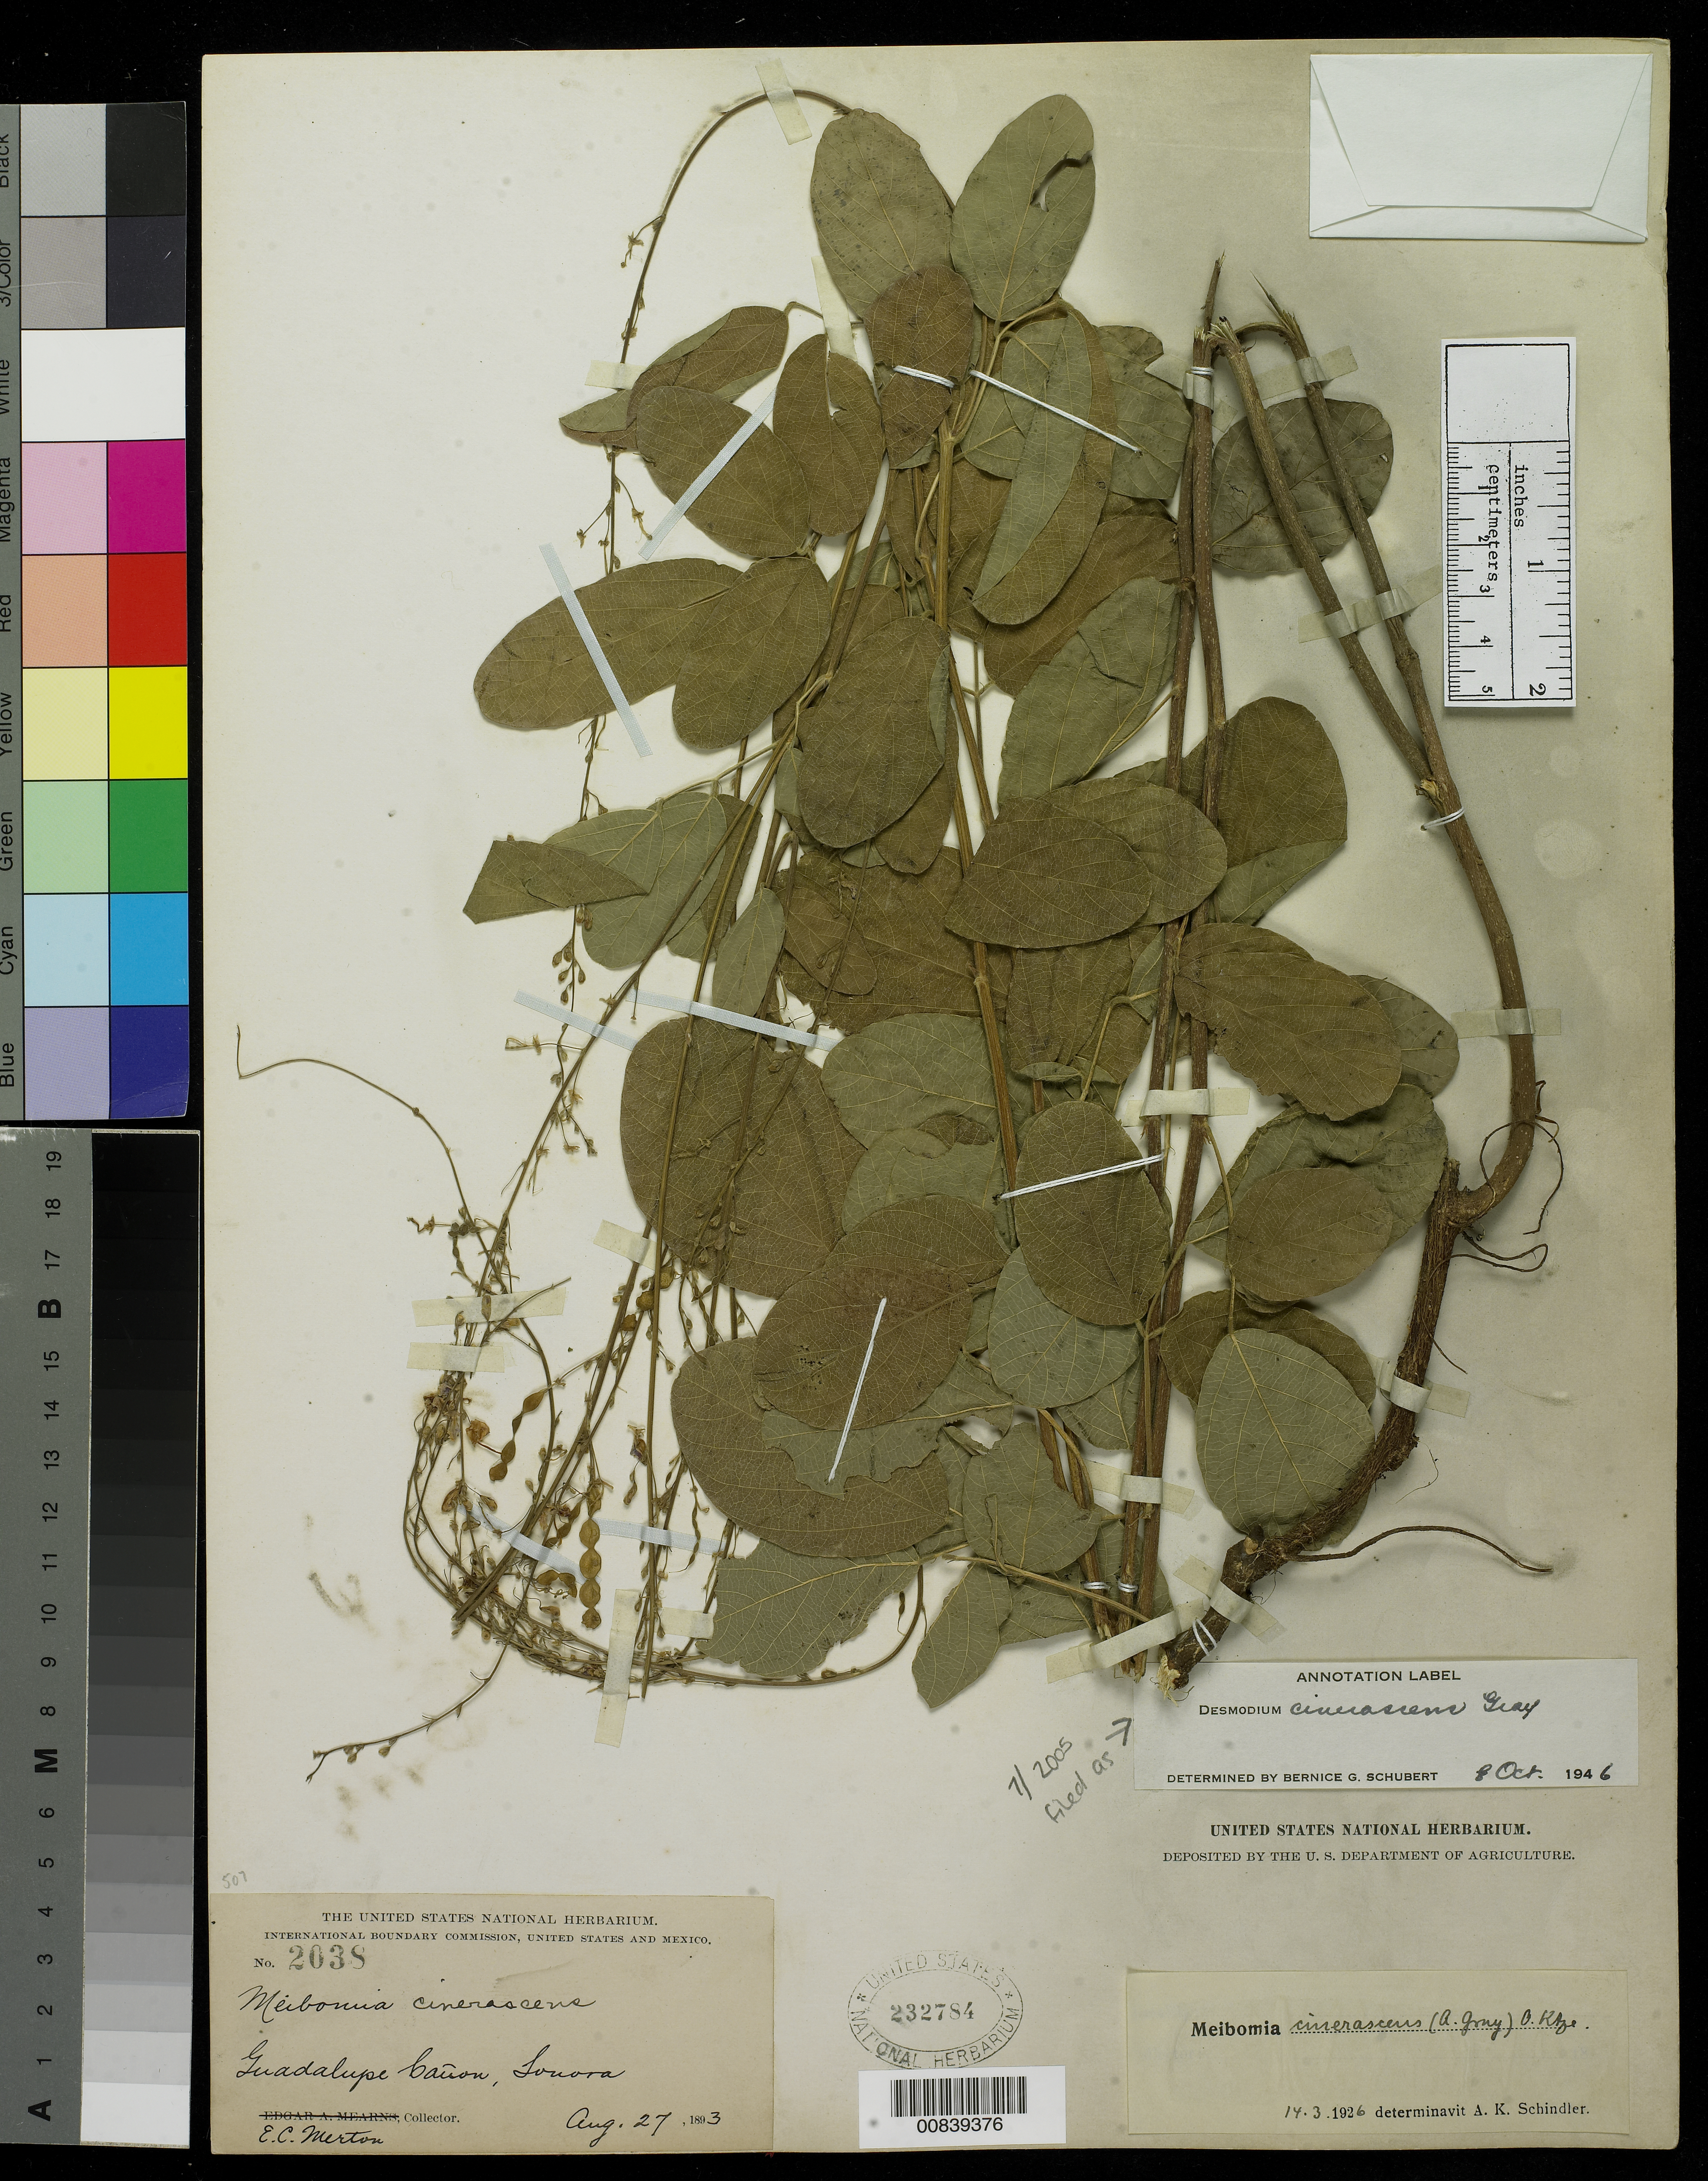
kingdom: Plantae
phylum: Tracheophyta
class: Magnoliopsida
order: Fabales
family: Fabaceae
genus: Desmodium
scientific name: Desmodium cinerascens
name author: A. Gray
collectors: E. Merton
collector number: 2038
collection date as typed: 27 Aug 1893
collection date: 1893-08-27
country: Mexico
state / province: Sonora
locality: Guadalupe Cañon, Sonora.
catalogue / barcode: US 232784